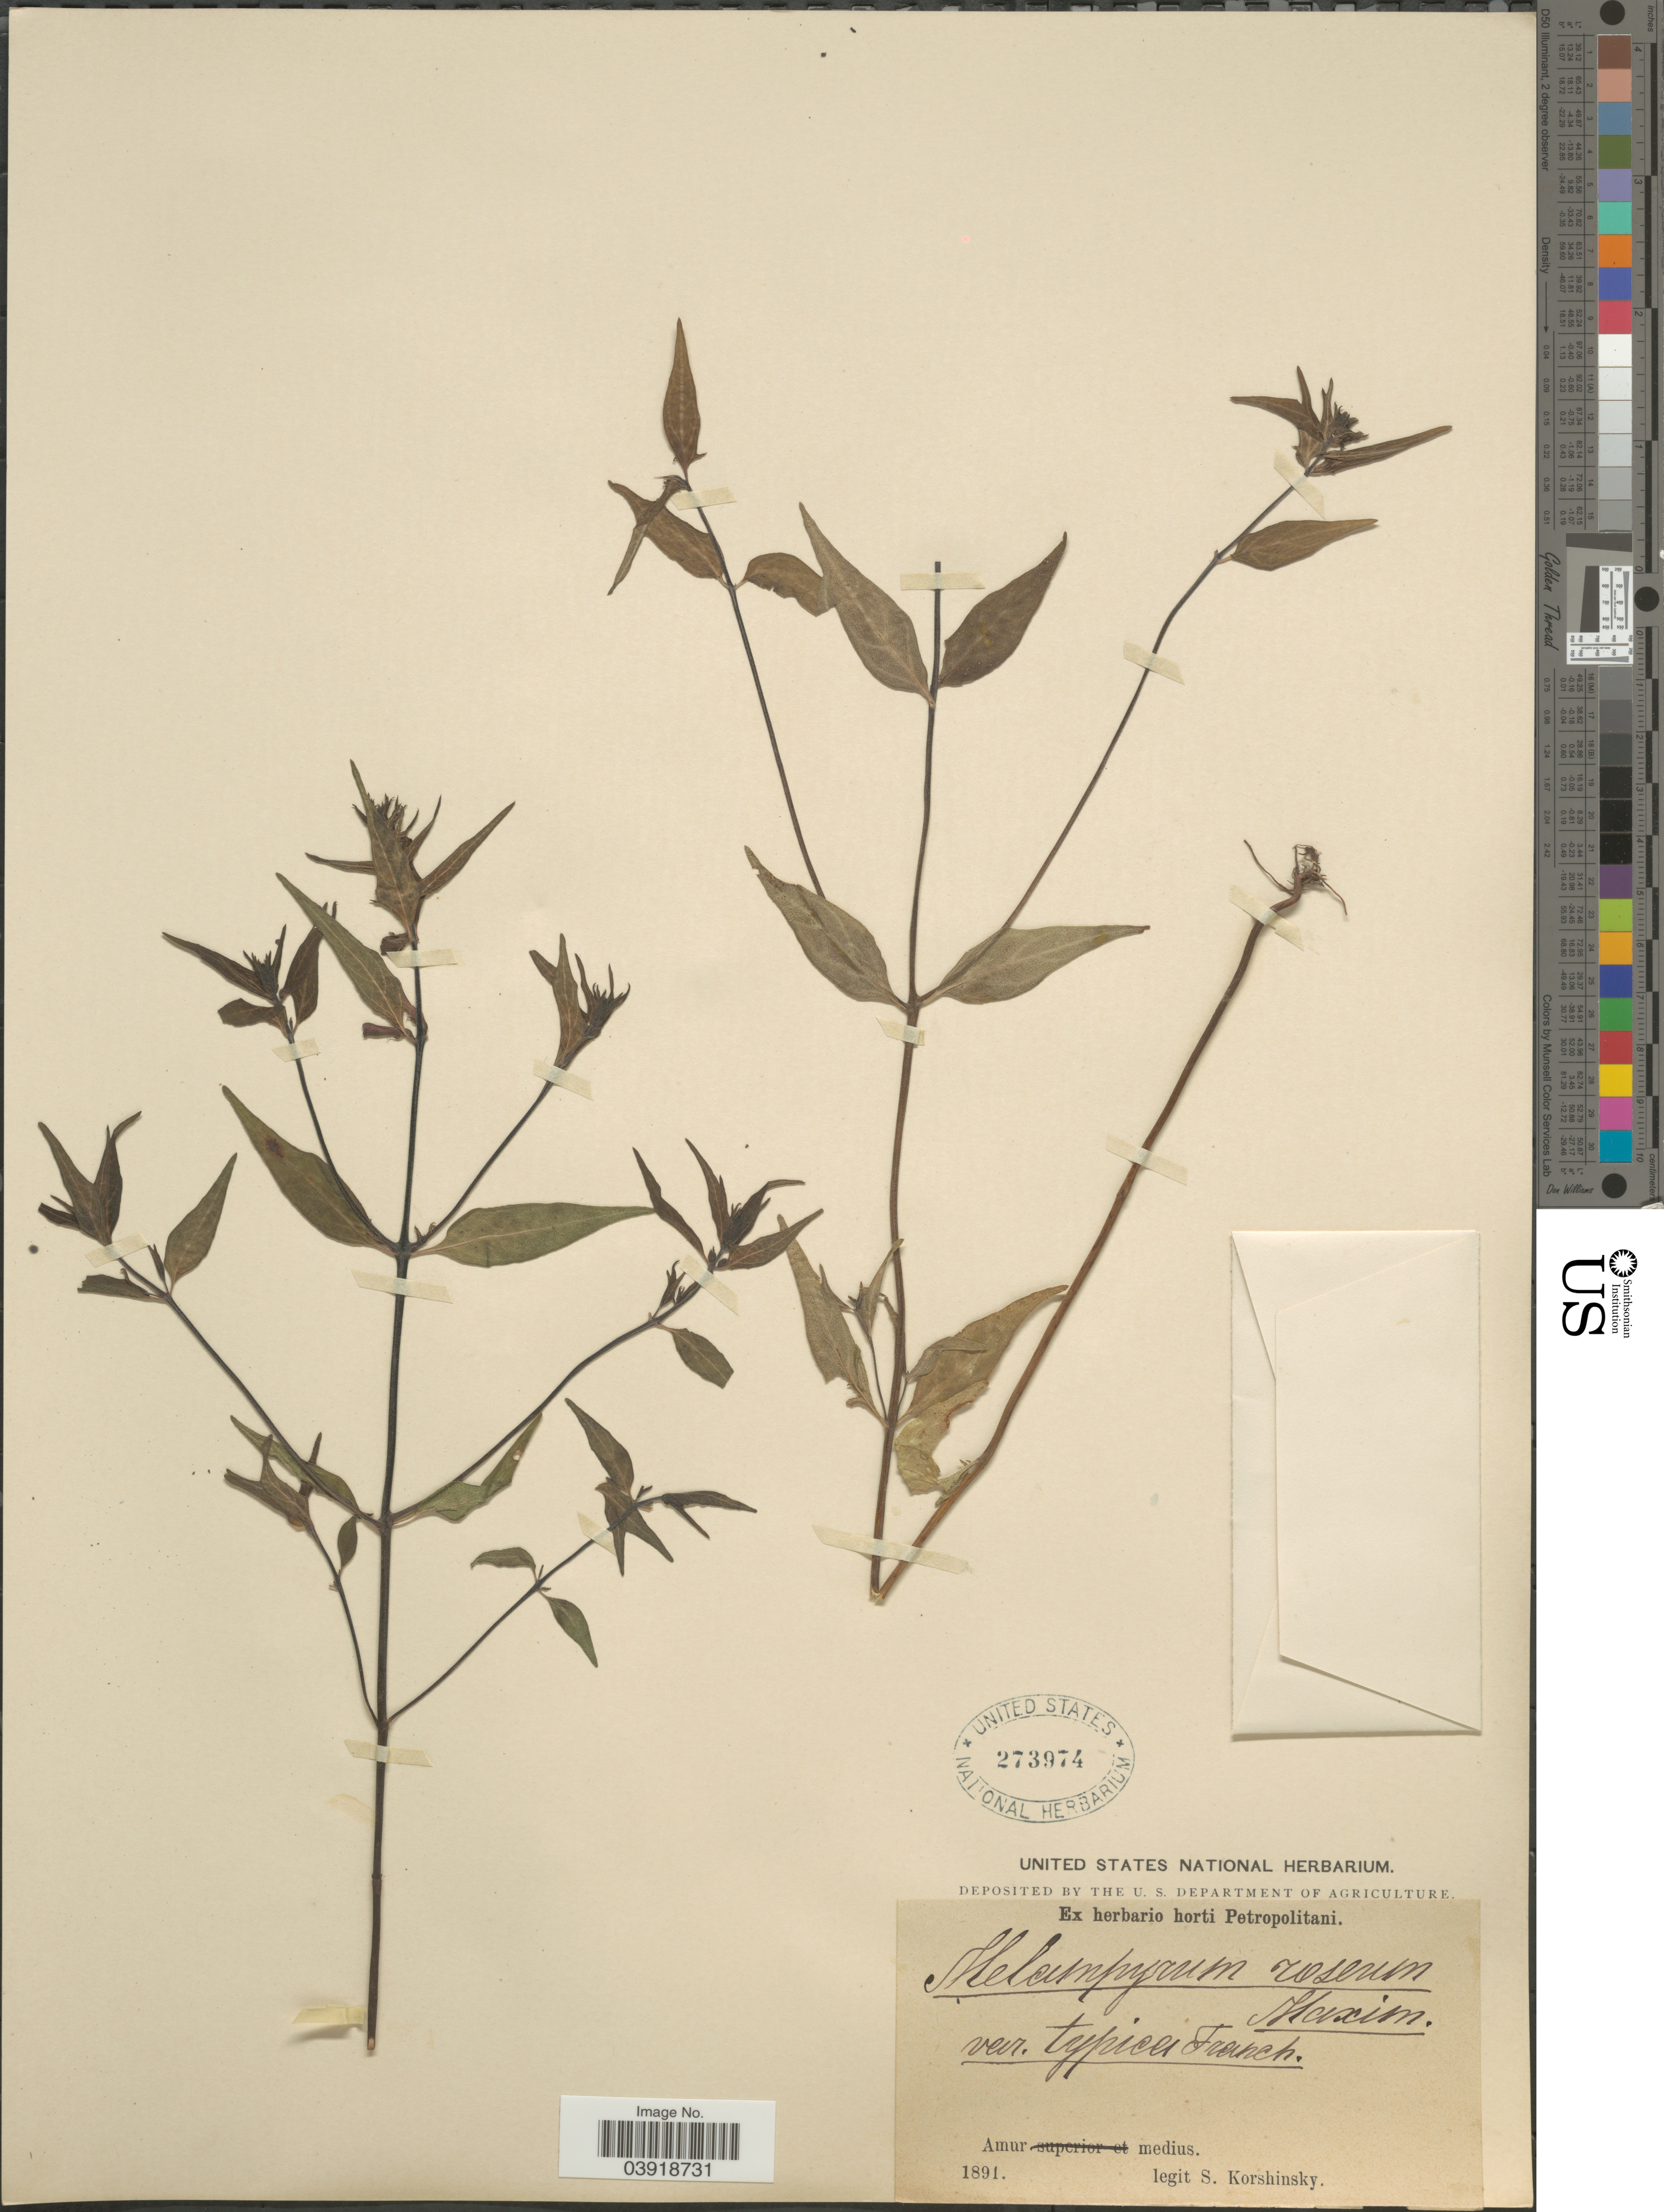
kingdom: Plantae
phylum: Tracheophyta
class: Magnoliopsida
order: Lamiales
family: Orobanchaceae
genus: Melampyrum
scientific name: Melampyrum roseum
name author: Maxim.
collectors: S. I. Korshinsky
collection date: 1891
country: Russian Federation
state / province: Amur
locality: Amur medius.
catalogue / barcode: US 273974